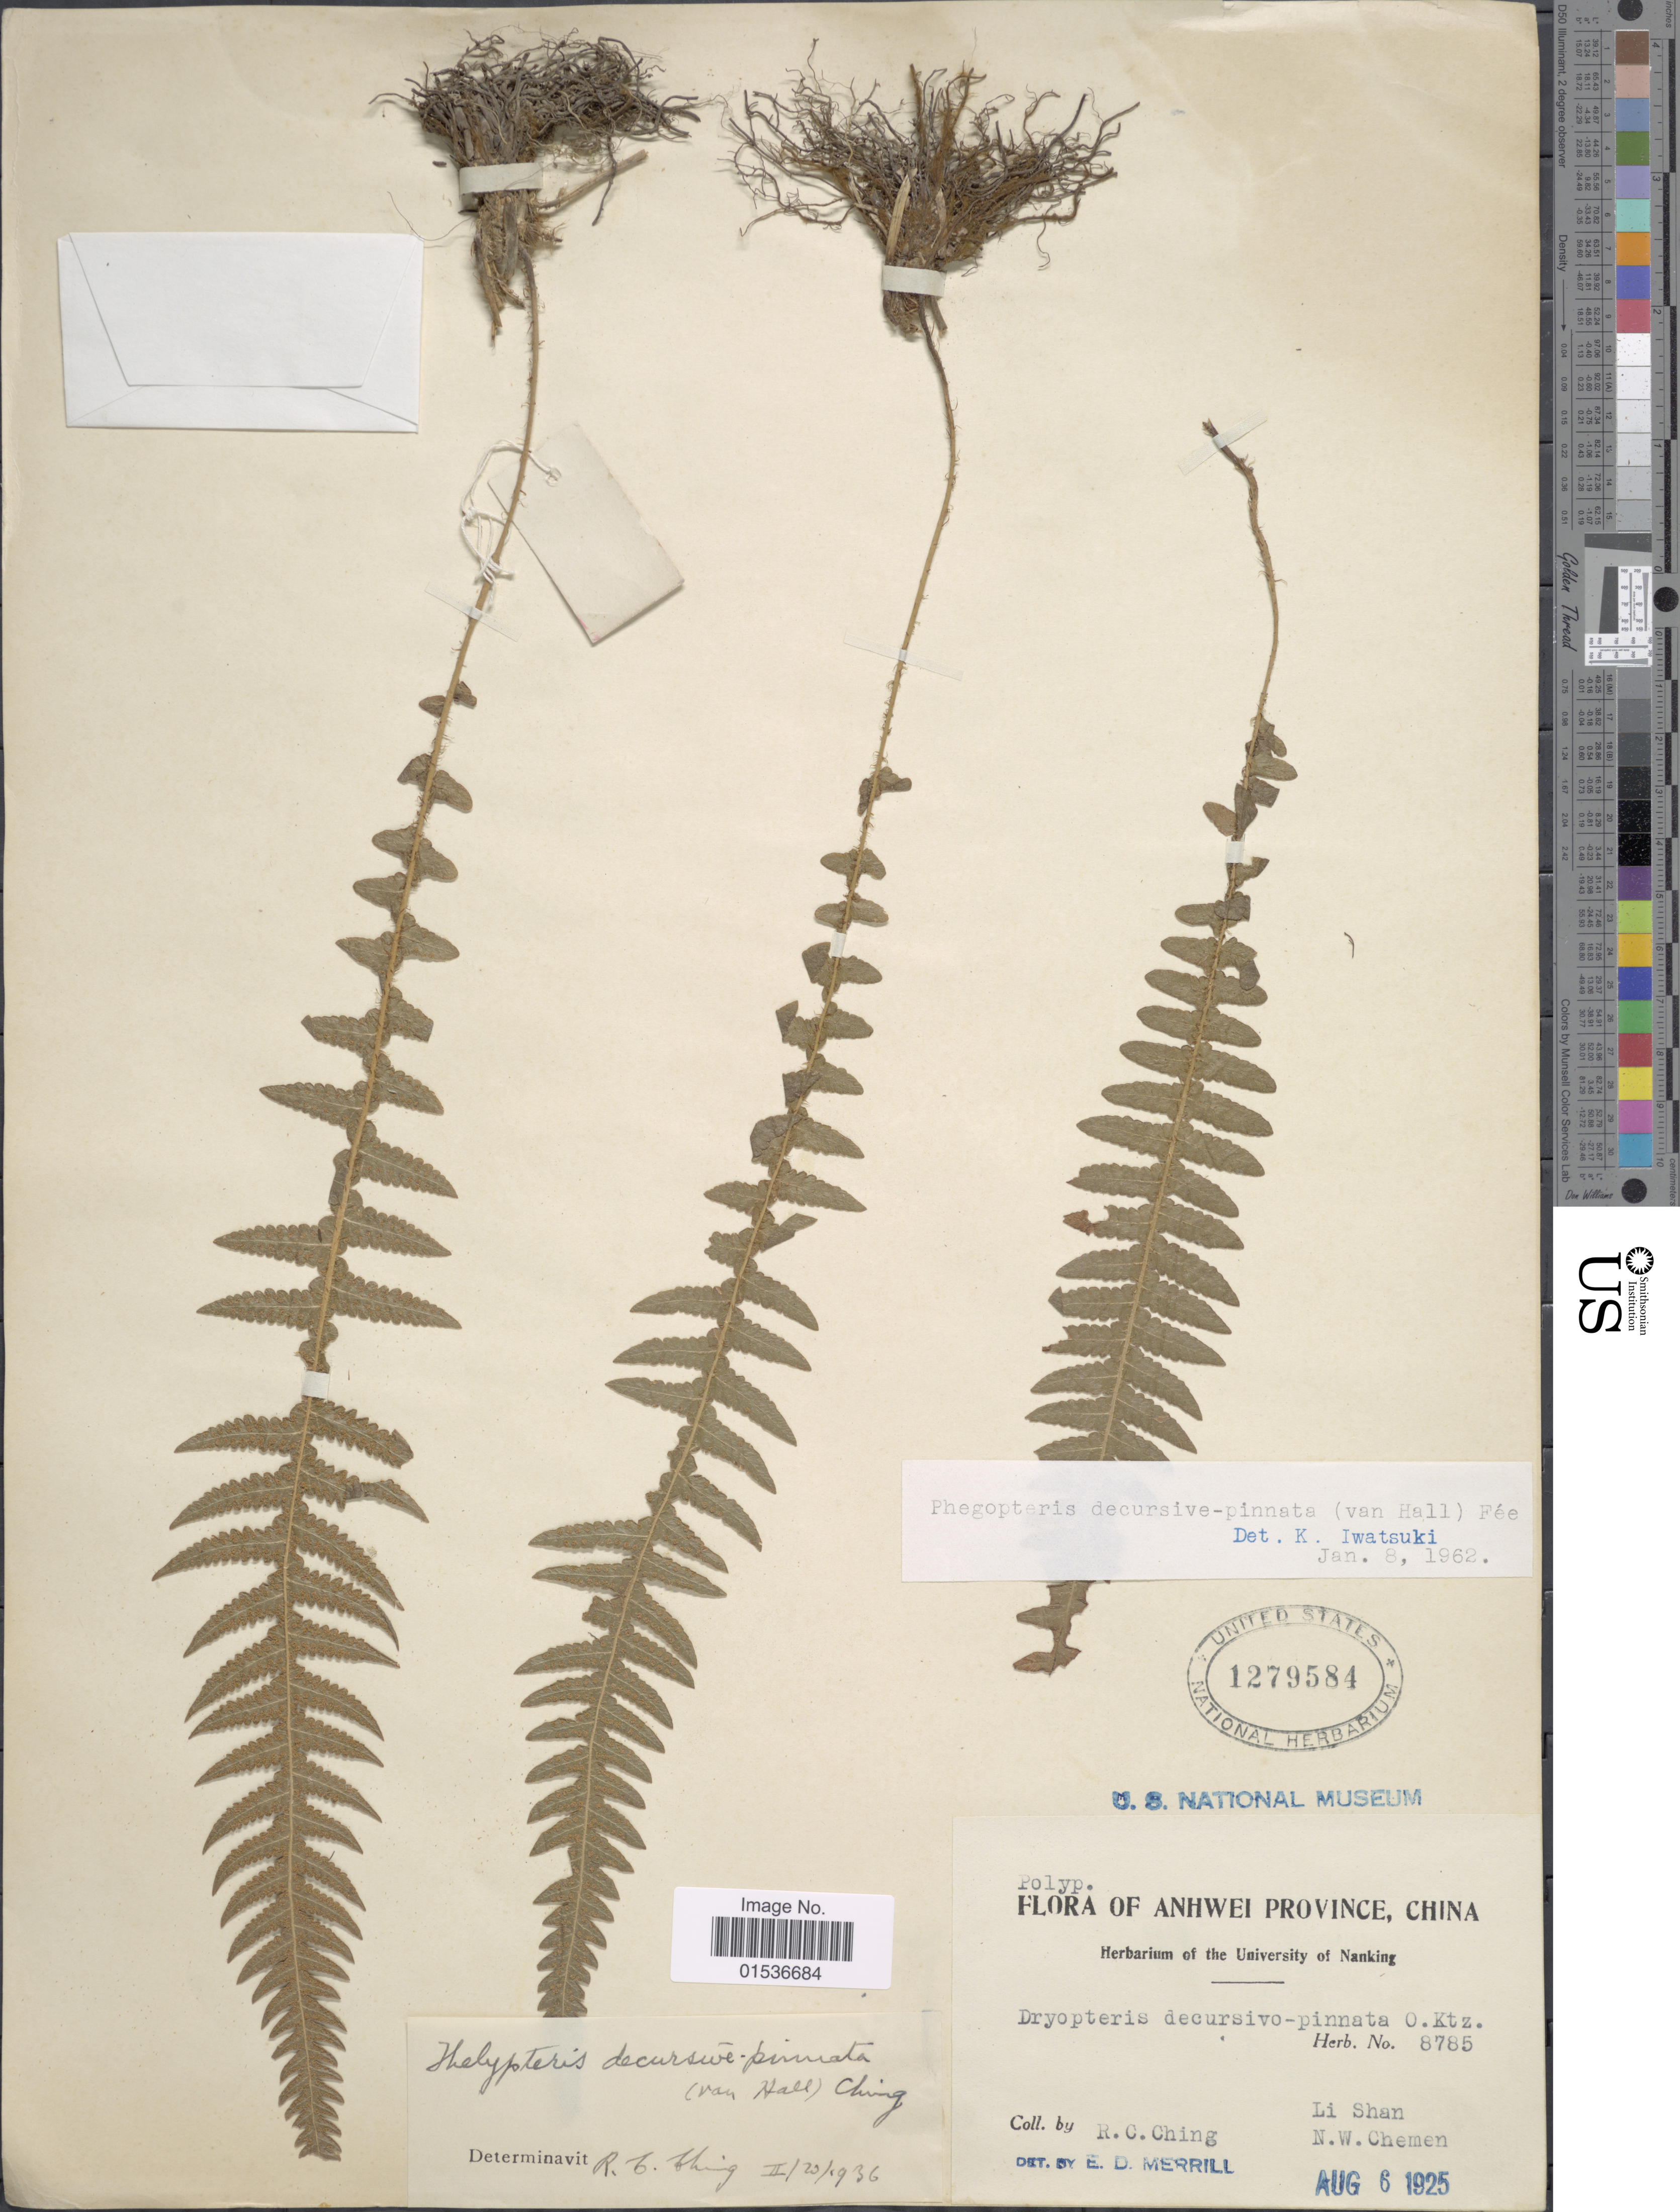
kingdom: Plantae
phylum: Tracheophyta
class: Polypodiopsida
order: Polypodiales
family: Thelypteridaceae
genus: Phegopteris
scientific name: Phegopteris decursivepinnata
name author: (H.C. Hall) Fée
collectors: R. C. Ching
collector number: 8785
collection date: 1925-08-06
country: China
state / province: Anhui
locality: Anhwei Province, China. Li Shan, N.W. Chemen.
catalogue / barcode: US 1279584